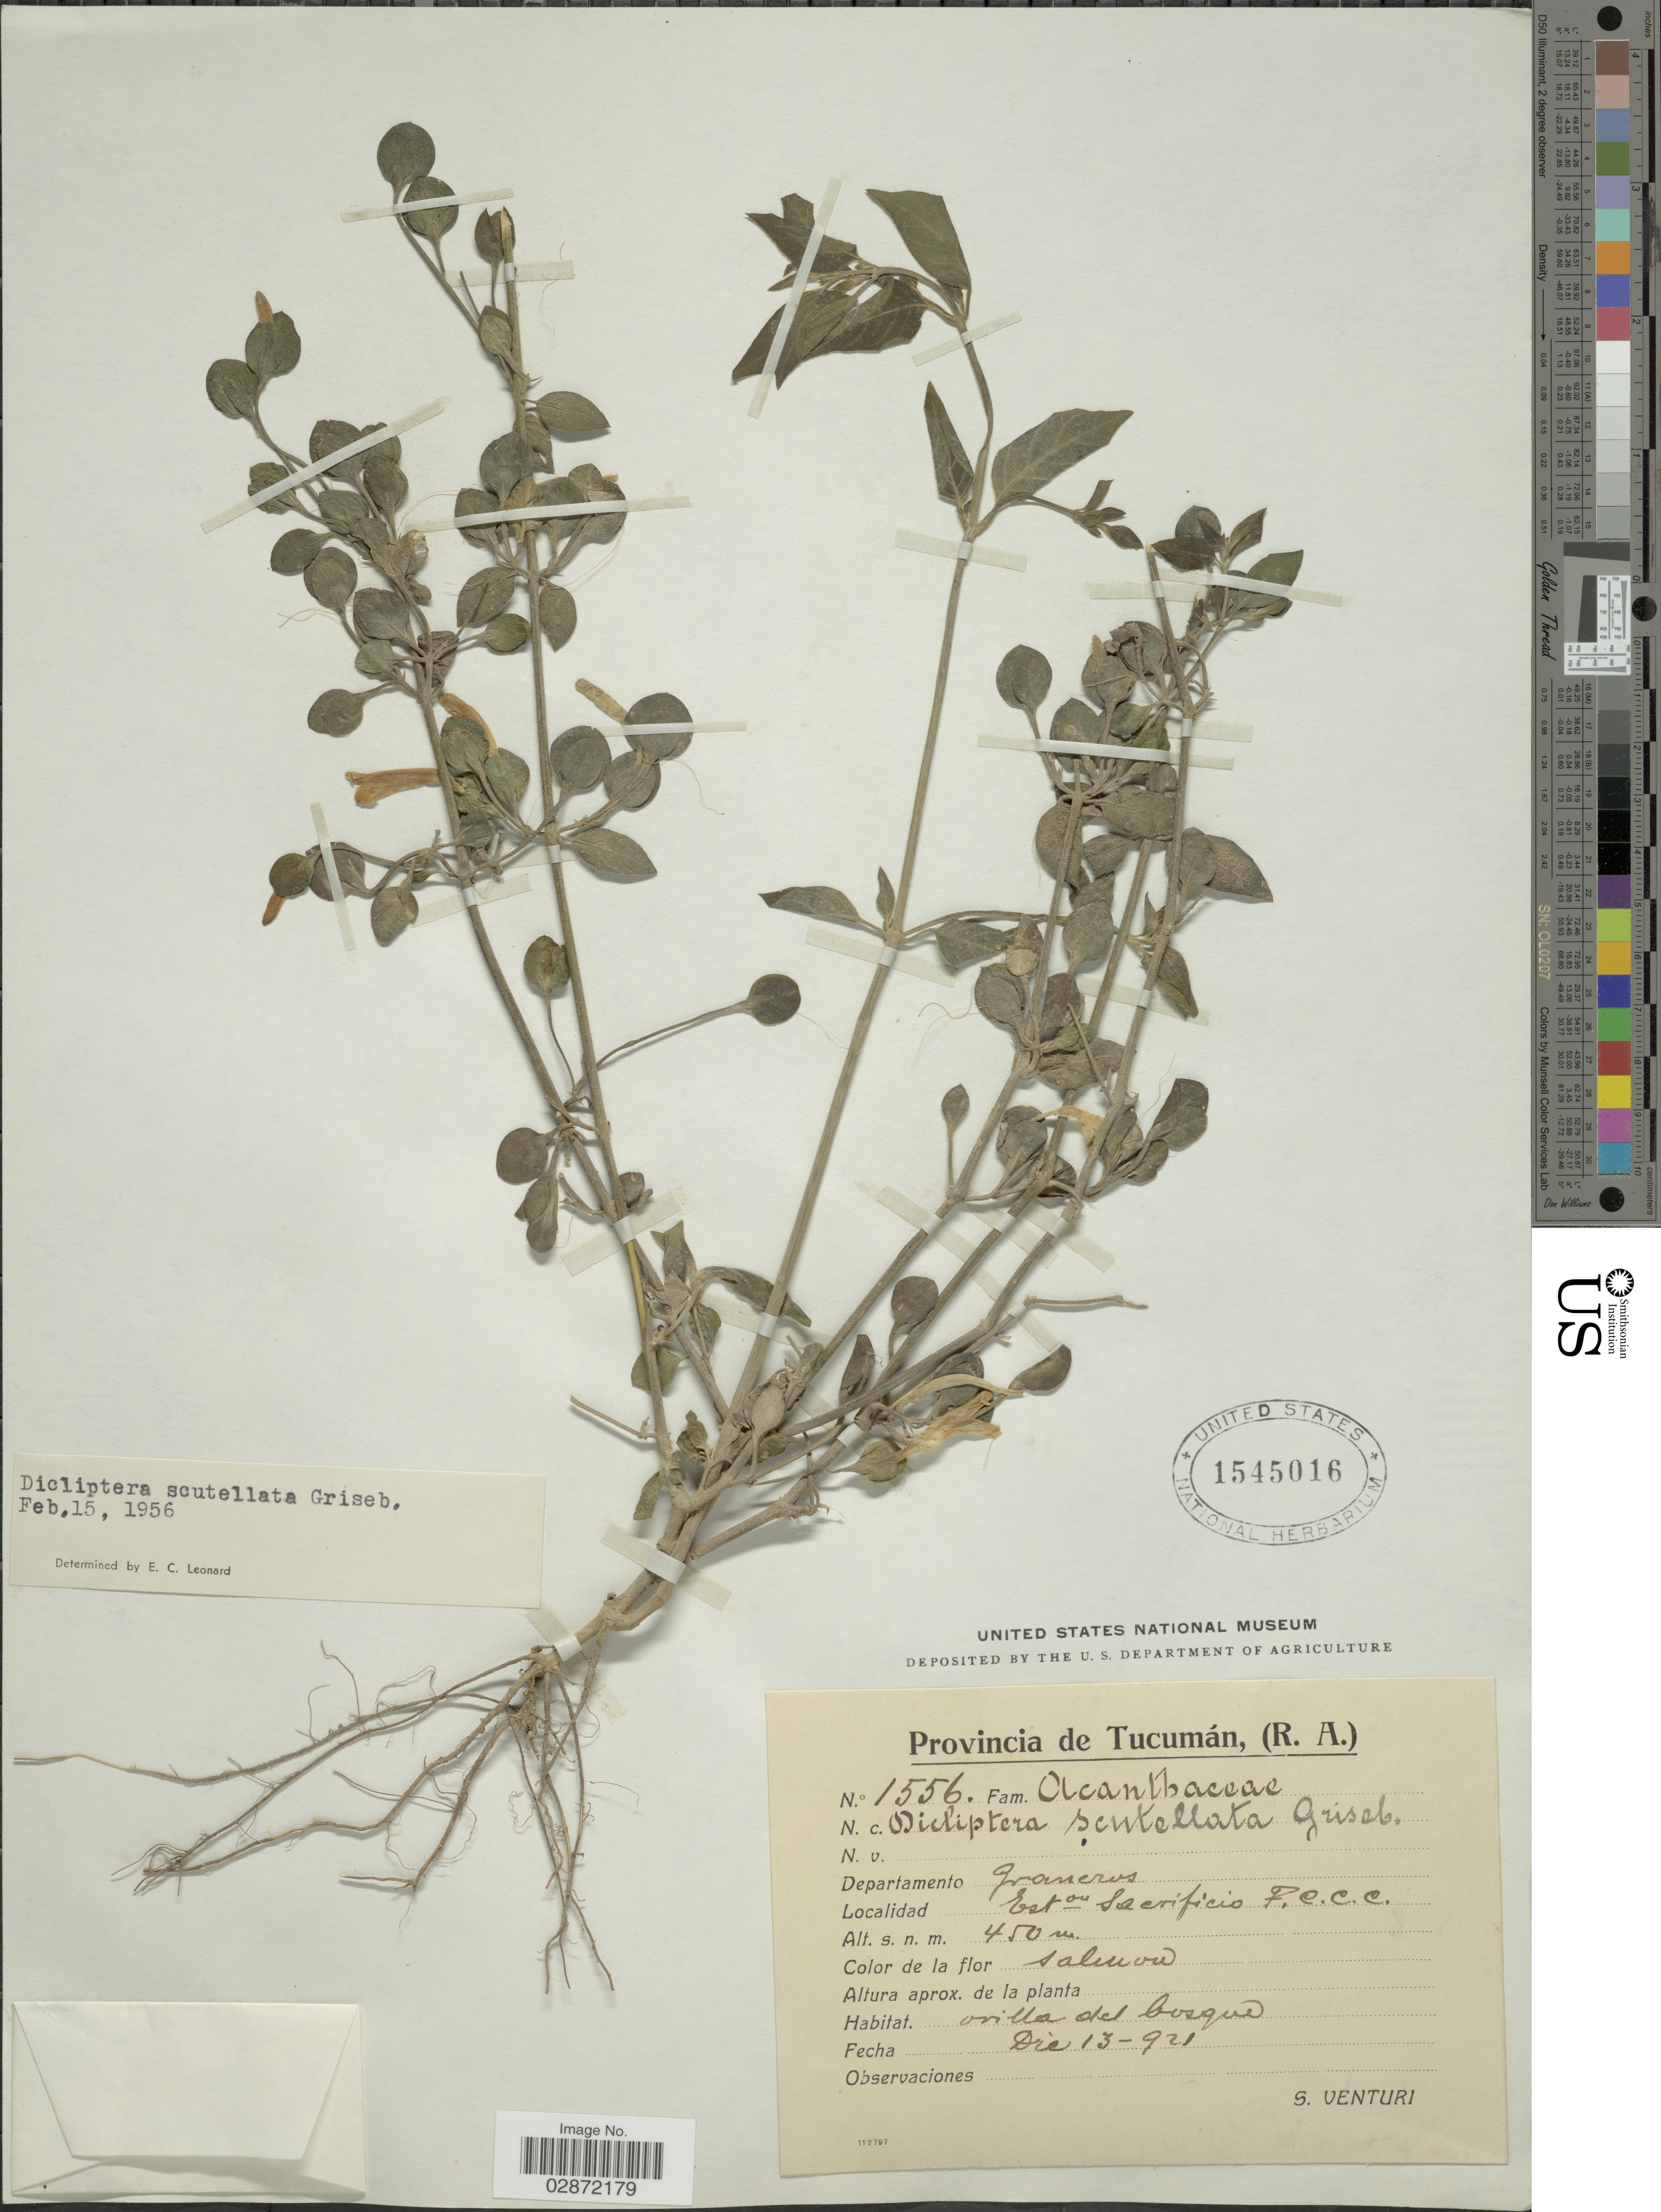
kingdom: Plantae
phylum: Tracheophyta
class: Magnoliopsida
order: Lamiales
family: Acanthaceae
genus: Dicliptera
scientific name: Dicliptera scutellata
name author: Griseb.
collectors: S. Venturi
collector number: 1556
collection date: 1921-12-13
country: Argentina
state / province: Tucuman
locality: Provincia de Tucumán, (R.A.). Departamento Graneros. Est ou Sacrificio, F.C.C.C.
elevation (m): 450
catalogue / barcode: US 1545016